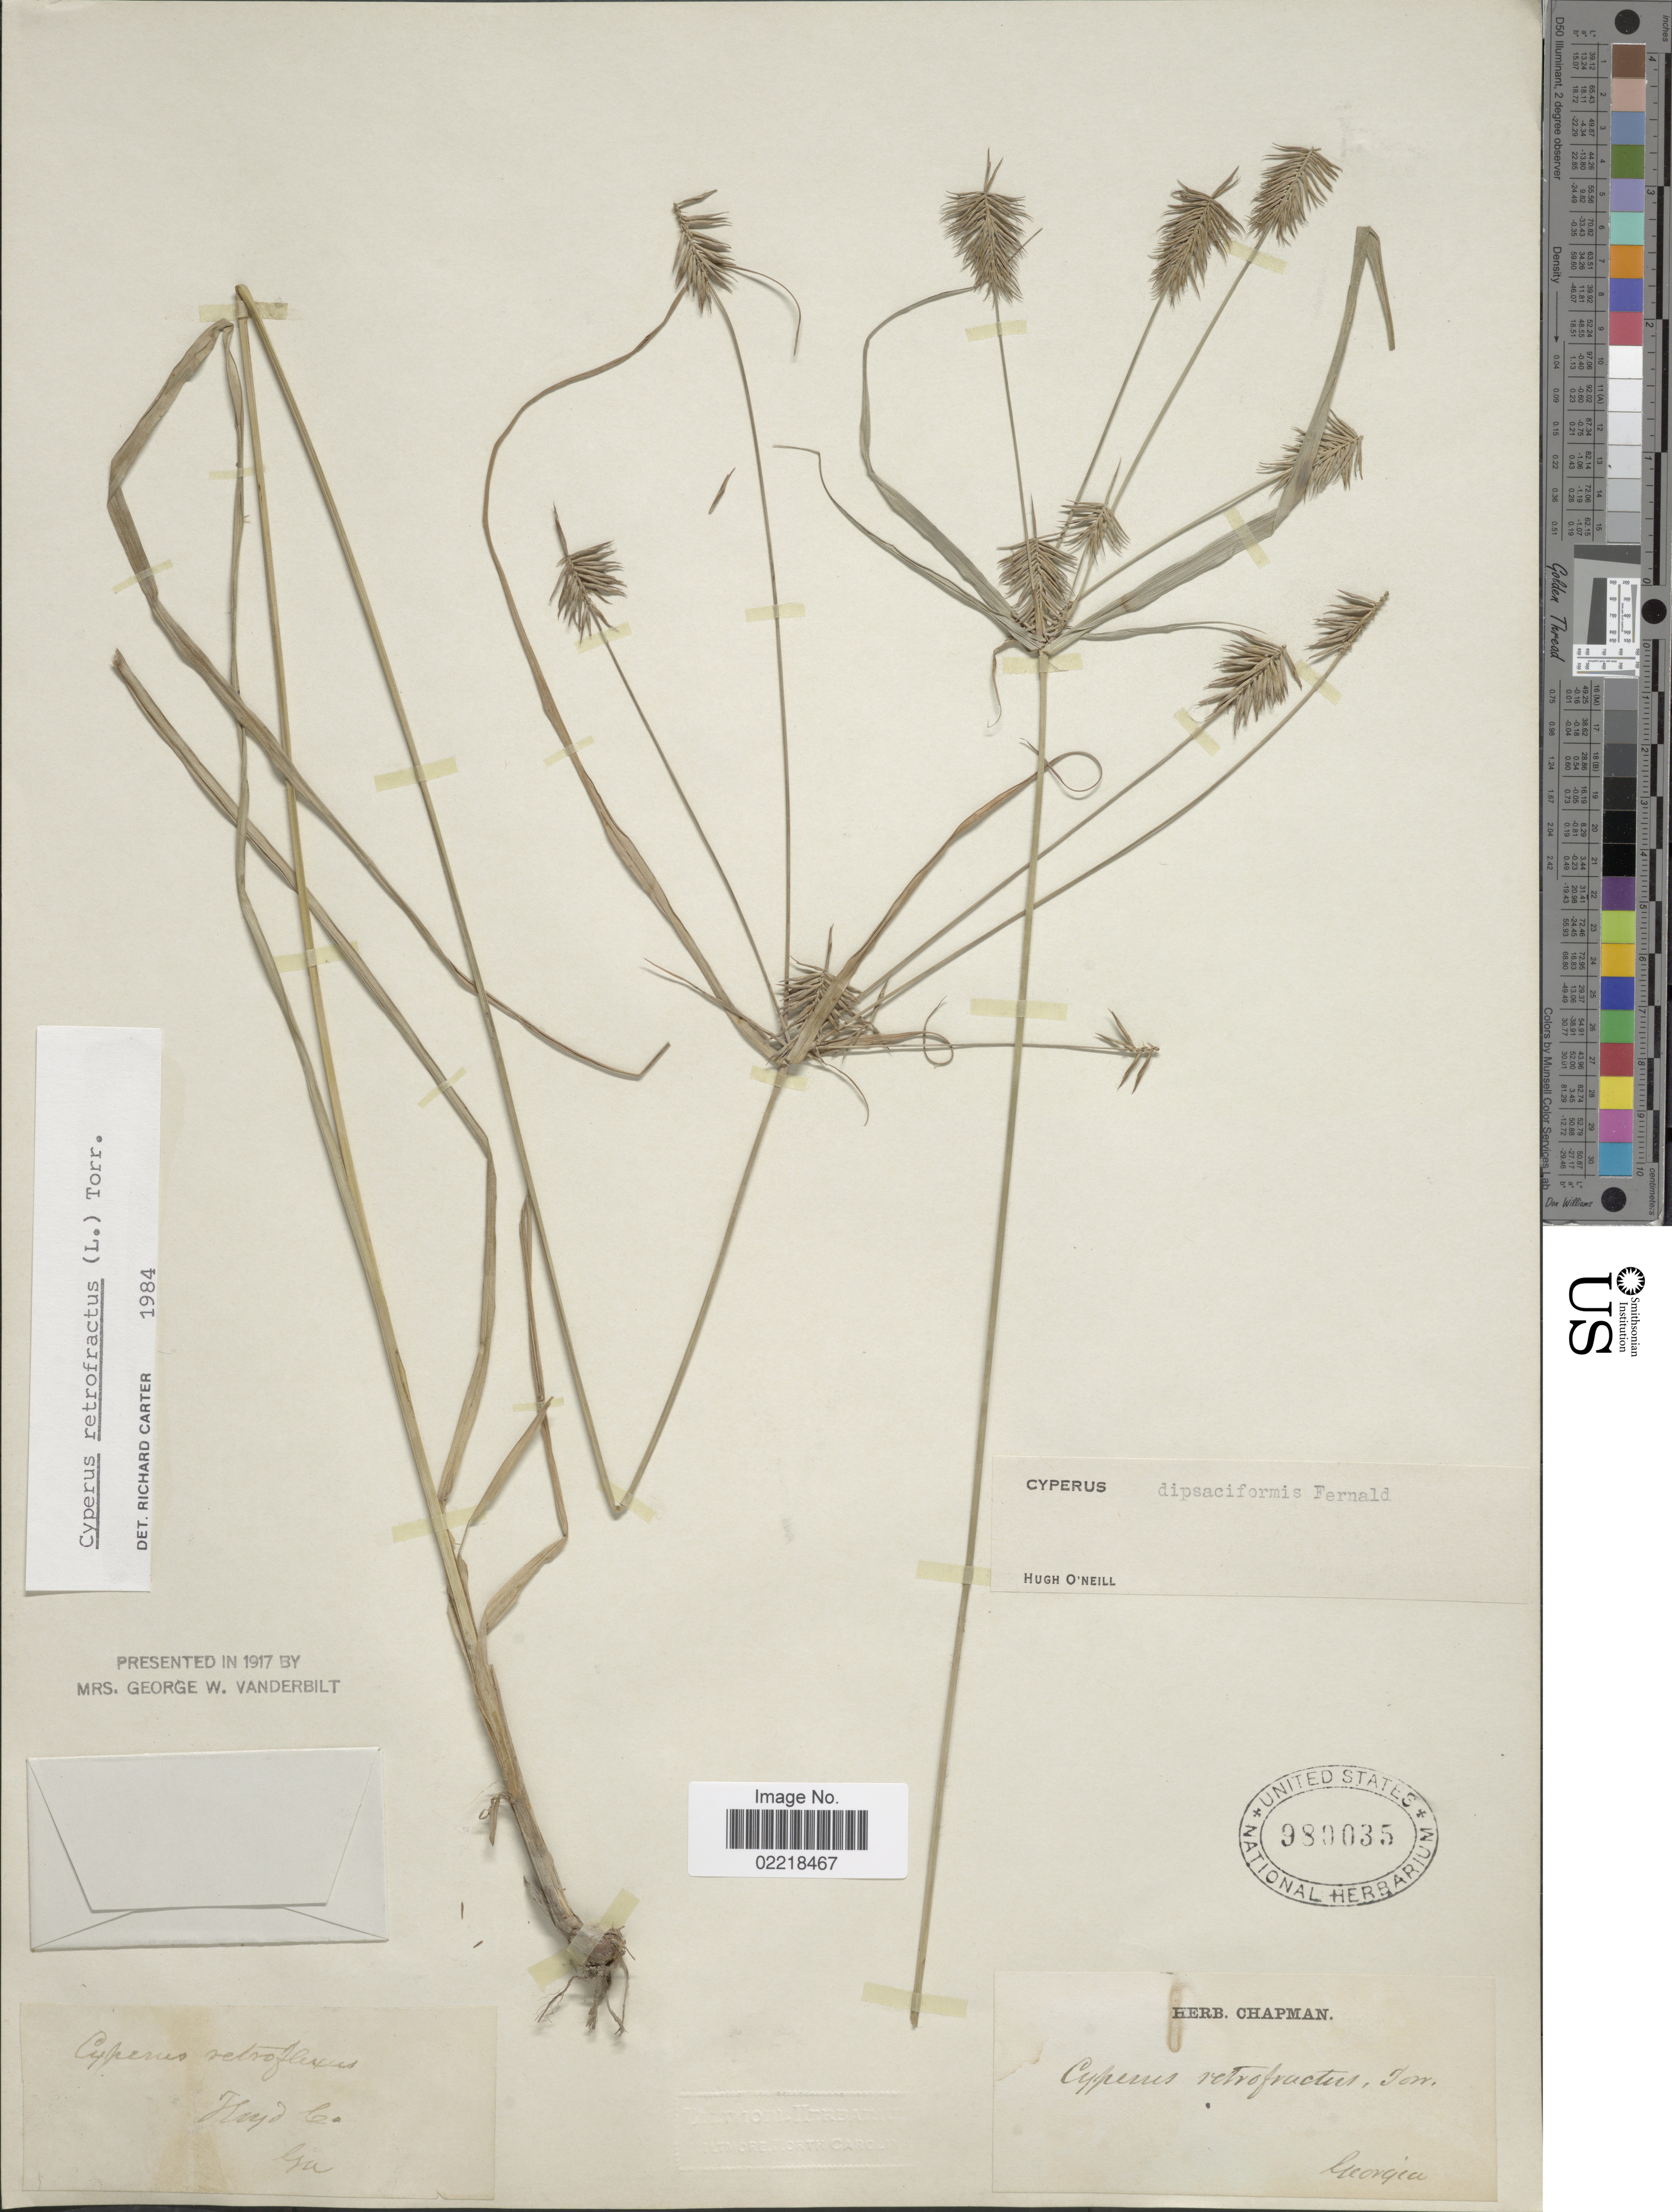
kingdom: Plantae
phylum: Tracheophyta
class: Liliopsida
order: Poales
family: Cyperaceae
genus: Cyperus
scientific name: Cyperus retrofractus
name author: (L.) Torr.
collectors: ex herb. Chapman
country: United States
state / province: Georgia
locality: Floyd C.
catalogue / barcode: US 980035